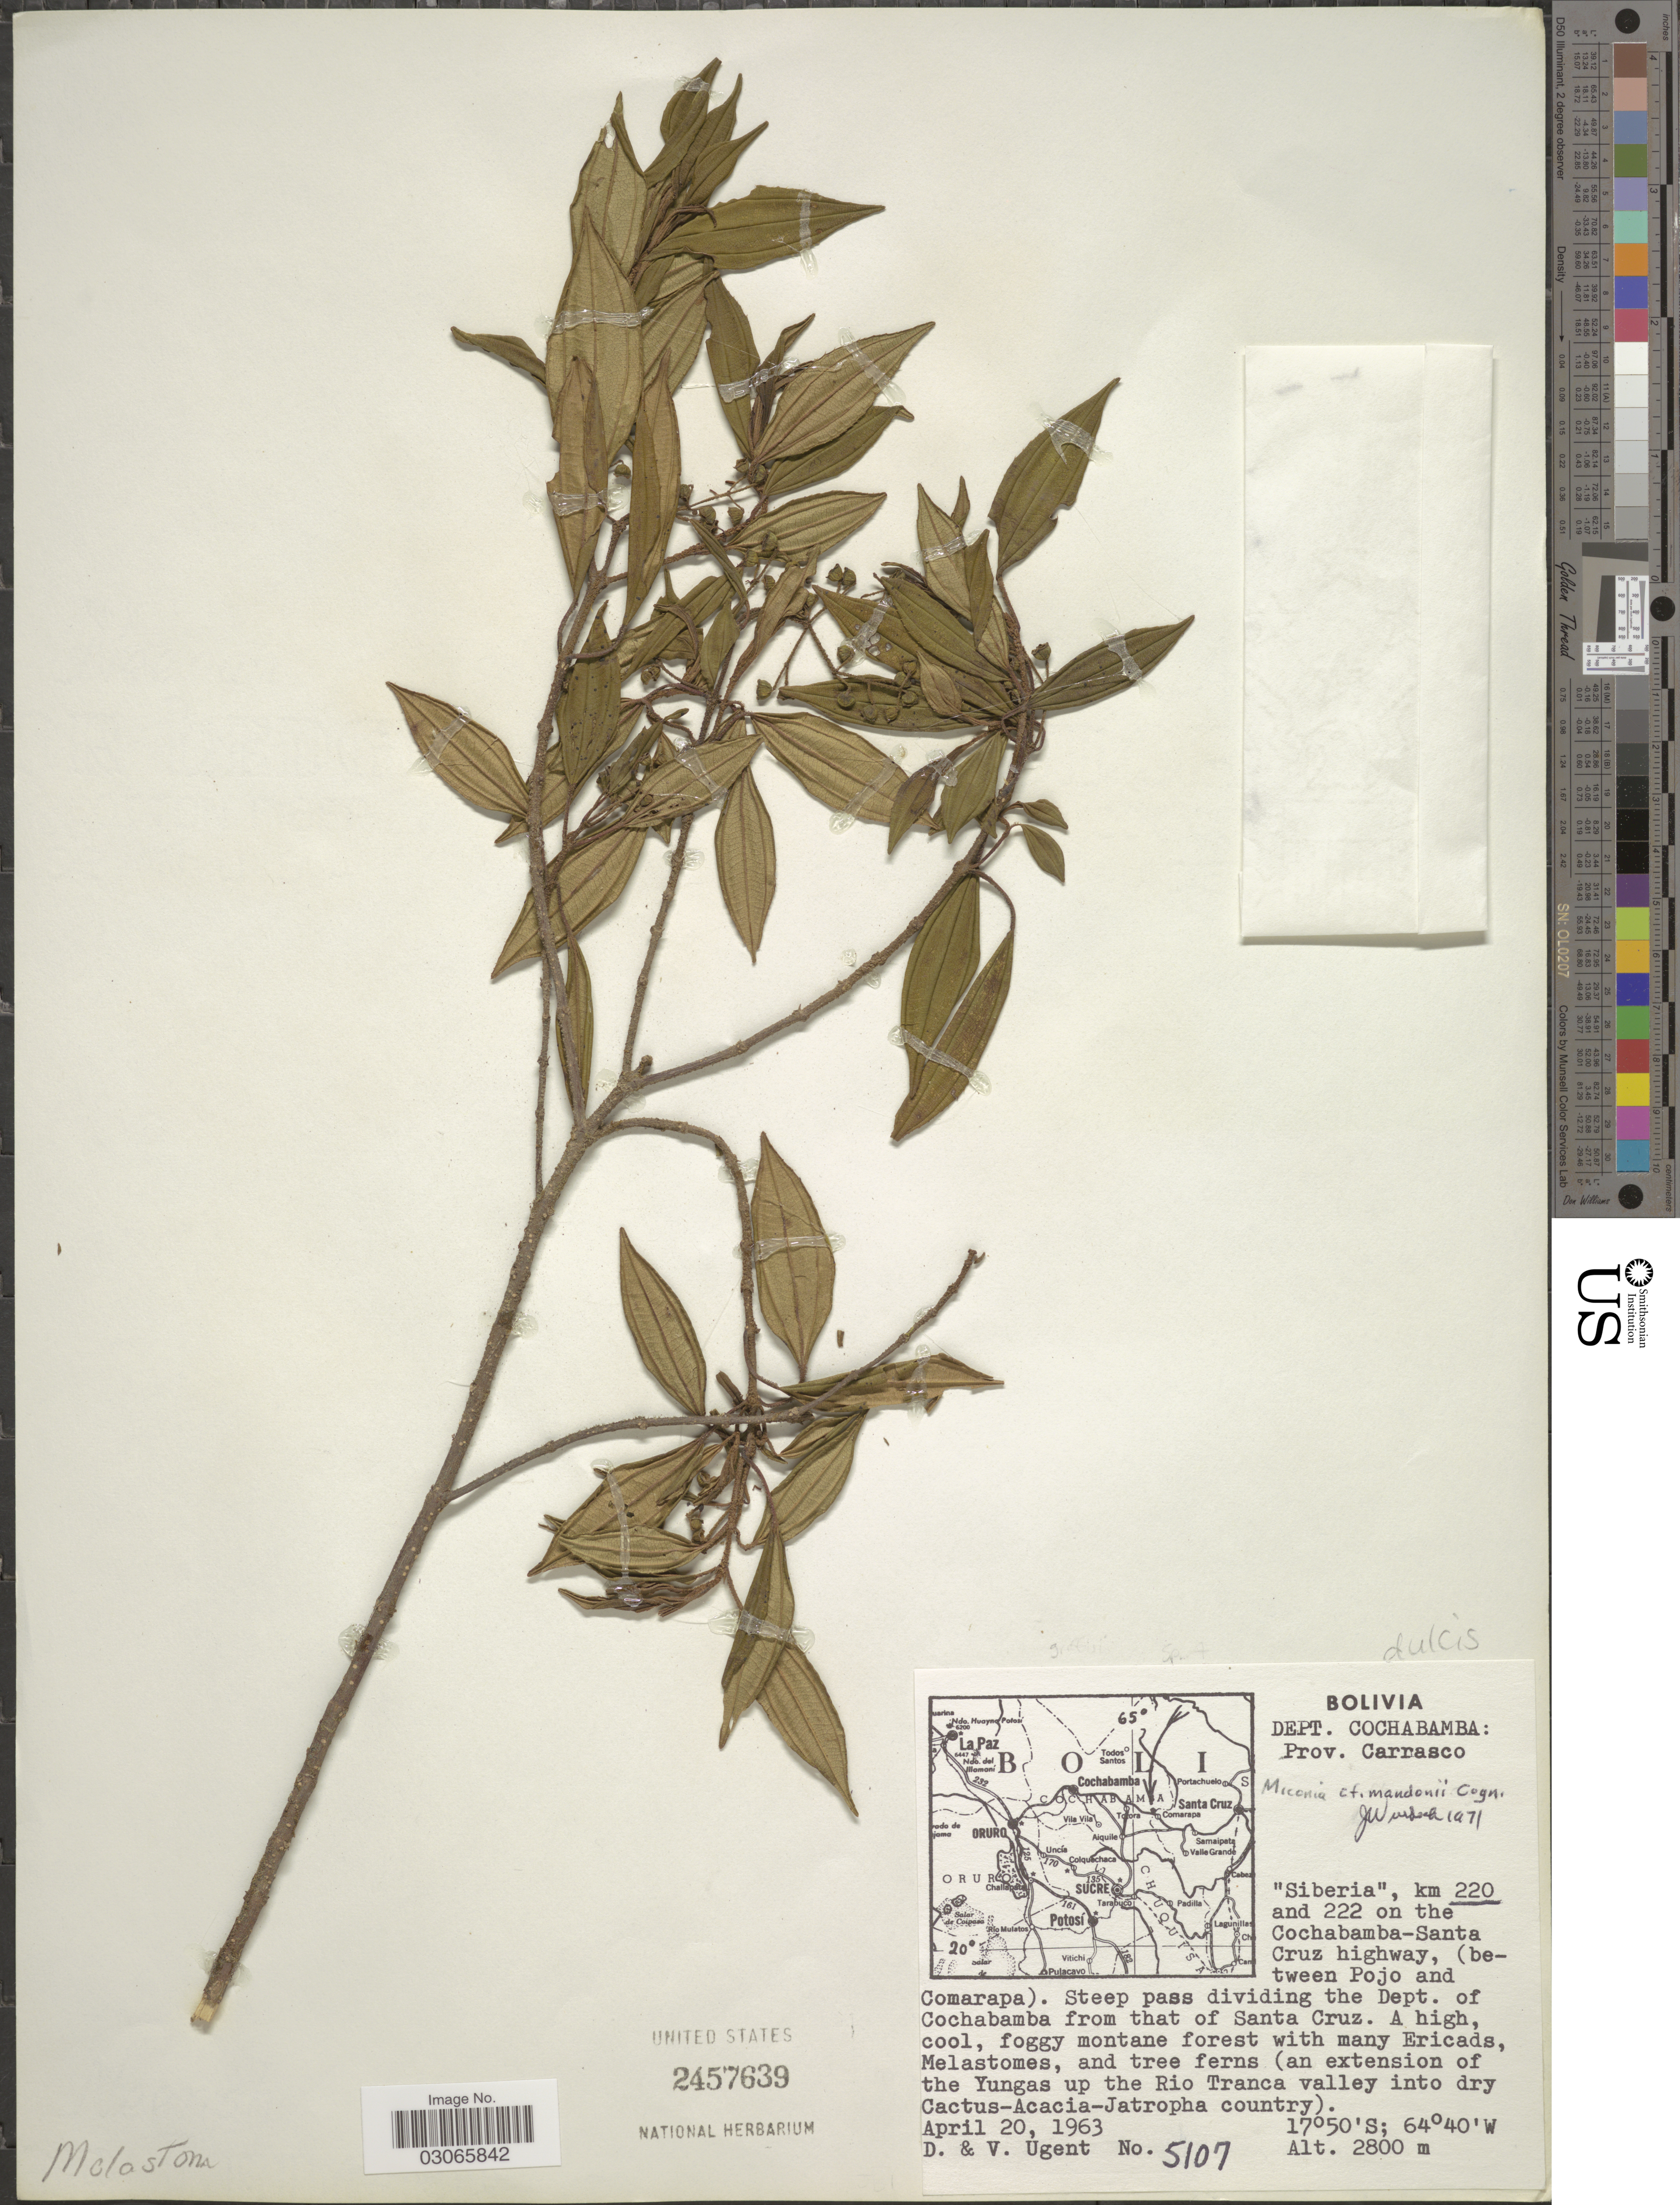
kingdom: Plantae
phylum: Tracheophyta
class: Magnoliopsida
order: Myrtales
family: Melastomataceae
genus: Miconia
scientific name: Miconia mandonii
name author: Cogn. in A. DC.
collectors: D. Ugent & V. Ugent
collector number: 5107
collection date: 1963-04-20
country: Bolivia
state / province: Cochabamba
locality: Dept. Cochabamba: Prov. Carrasco. "Siberia", km 220 on the Cochabamba-Santa Cruz highway, (between Pojo and Comarapa). Steep pass dividing the Dept. of Cochabamba from that of Santa Cruz.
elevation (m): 2800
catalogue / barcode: US 2457639